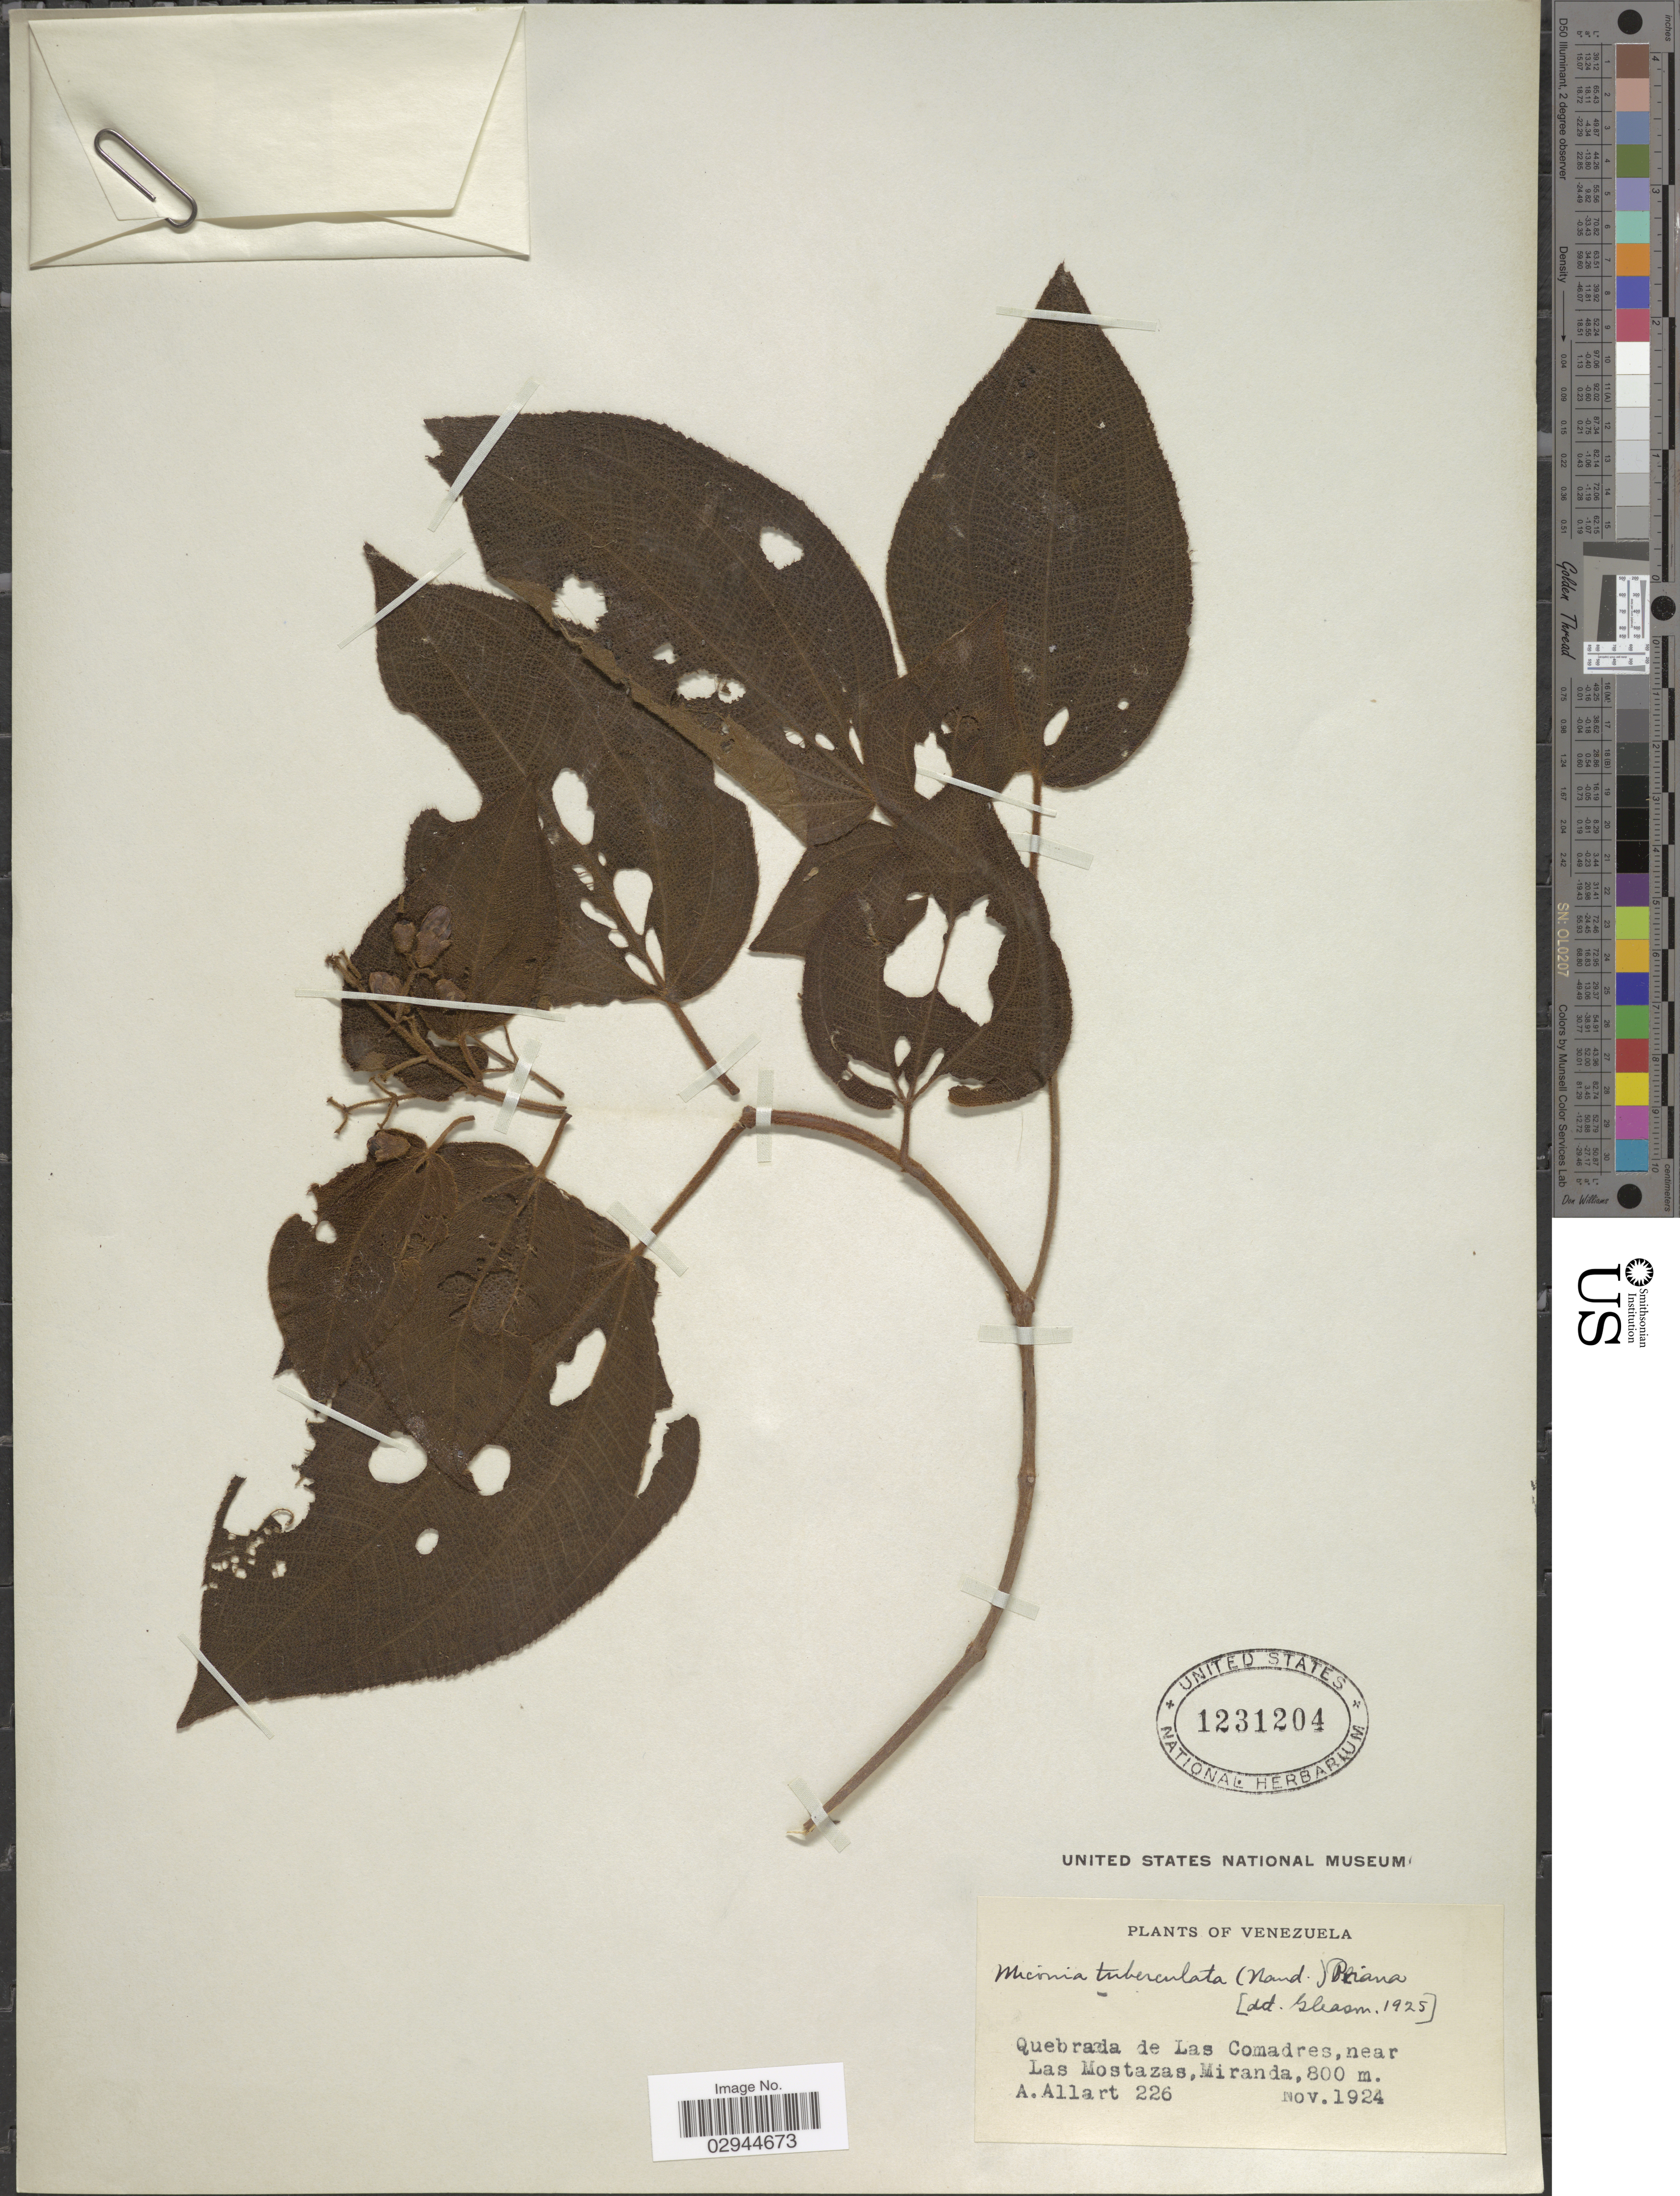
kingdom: Plantae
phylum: Tracheophyta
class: Magnoliopsida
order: Myrtales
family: Melastomataceae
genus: Miconia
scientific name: Miconia tuberculata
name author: (Naudin) Triana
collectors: A. Allart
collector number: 226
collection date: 1924-11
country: Venezuela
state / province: Miranda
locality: Quebrada de Las Comadres, near Las Mostazas.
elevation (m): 800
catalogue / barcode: US 1231204